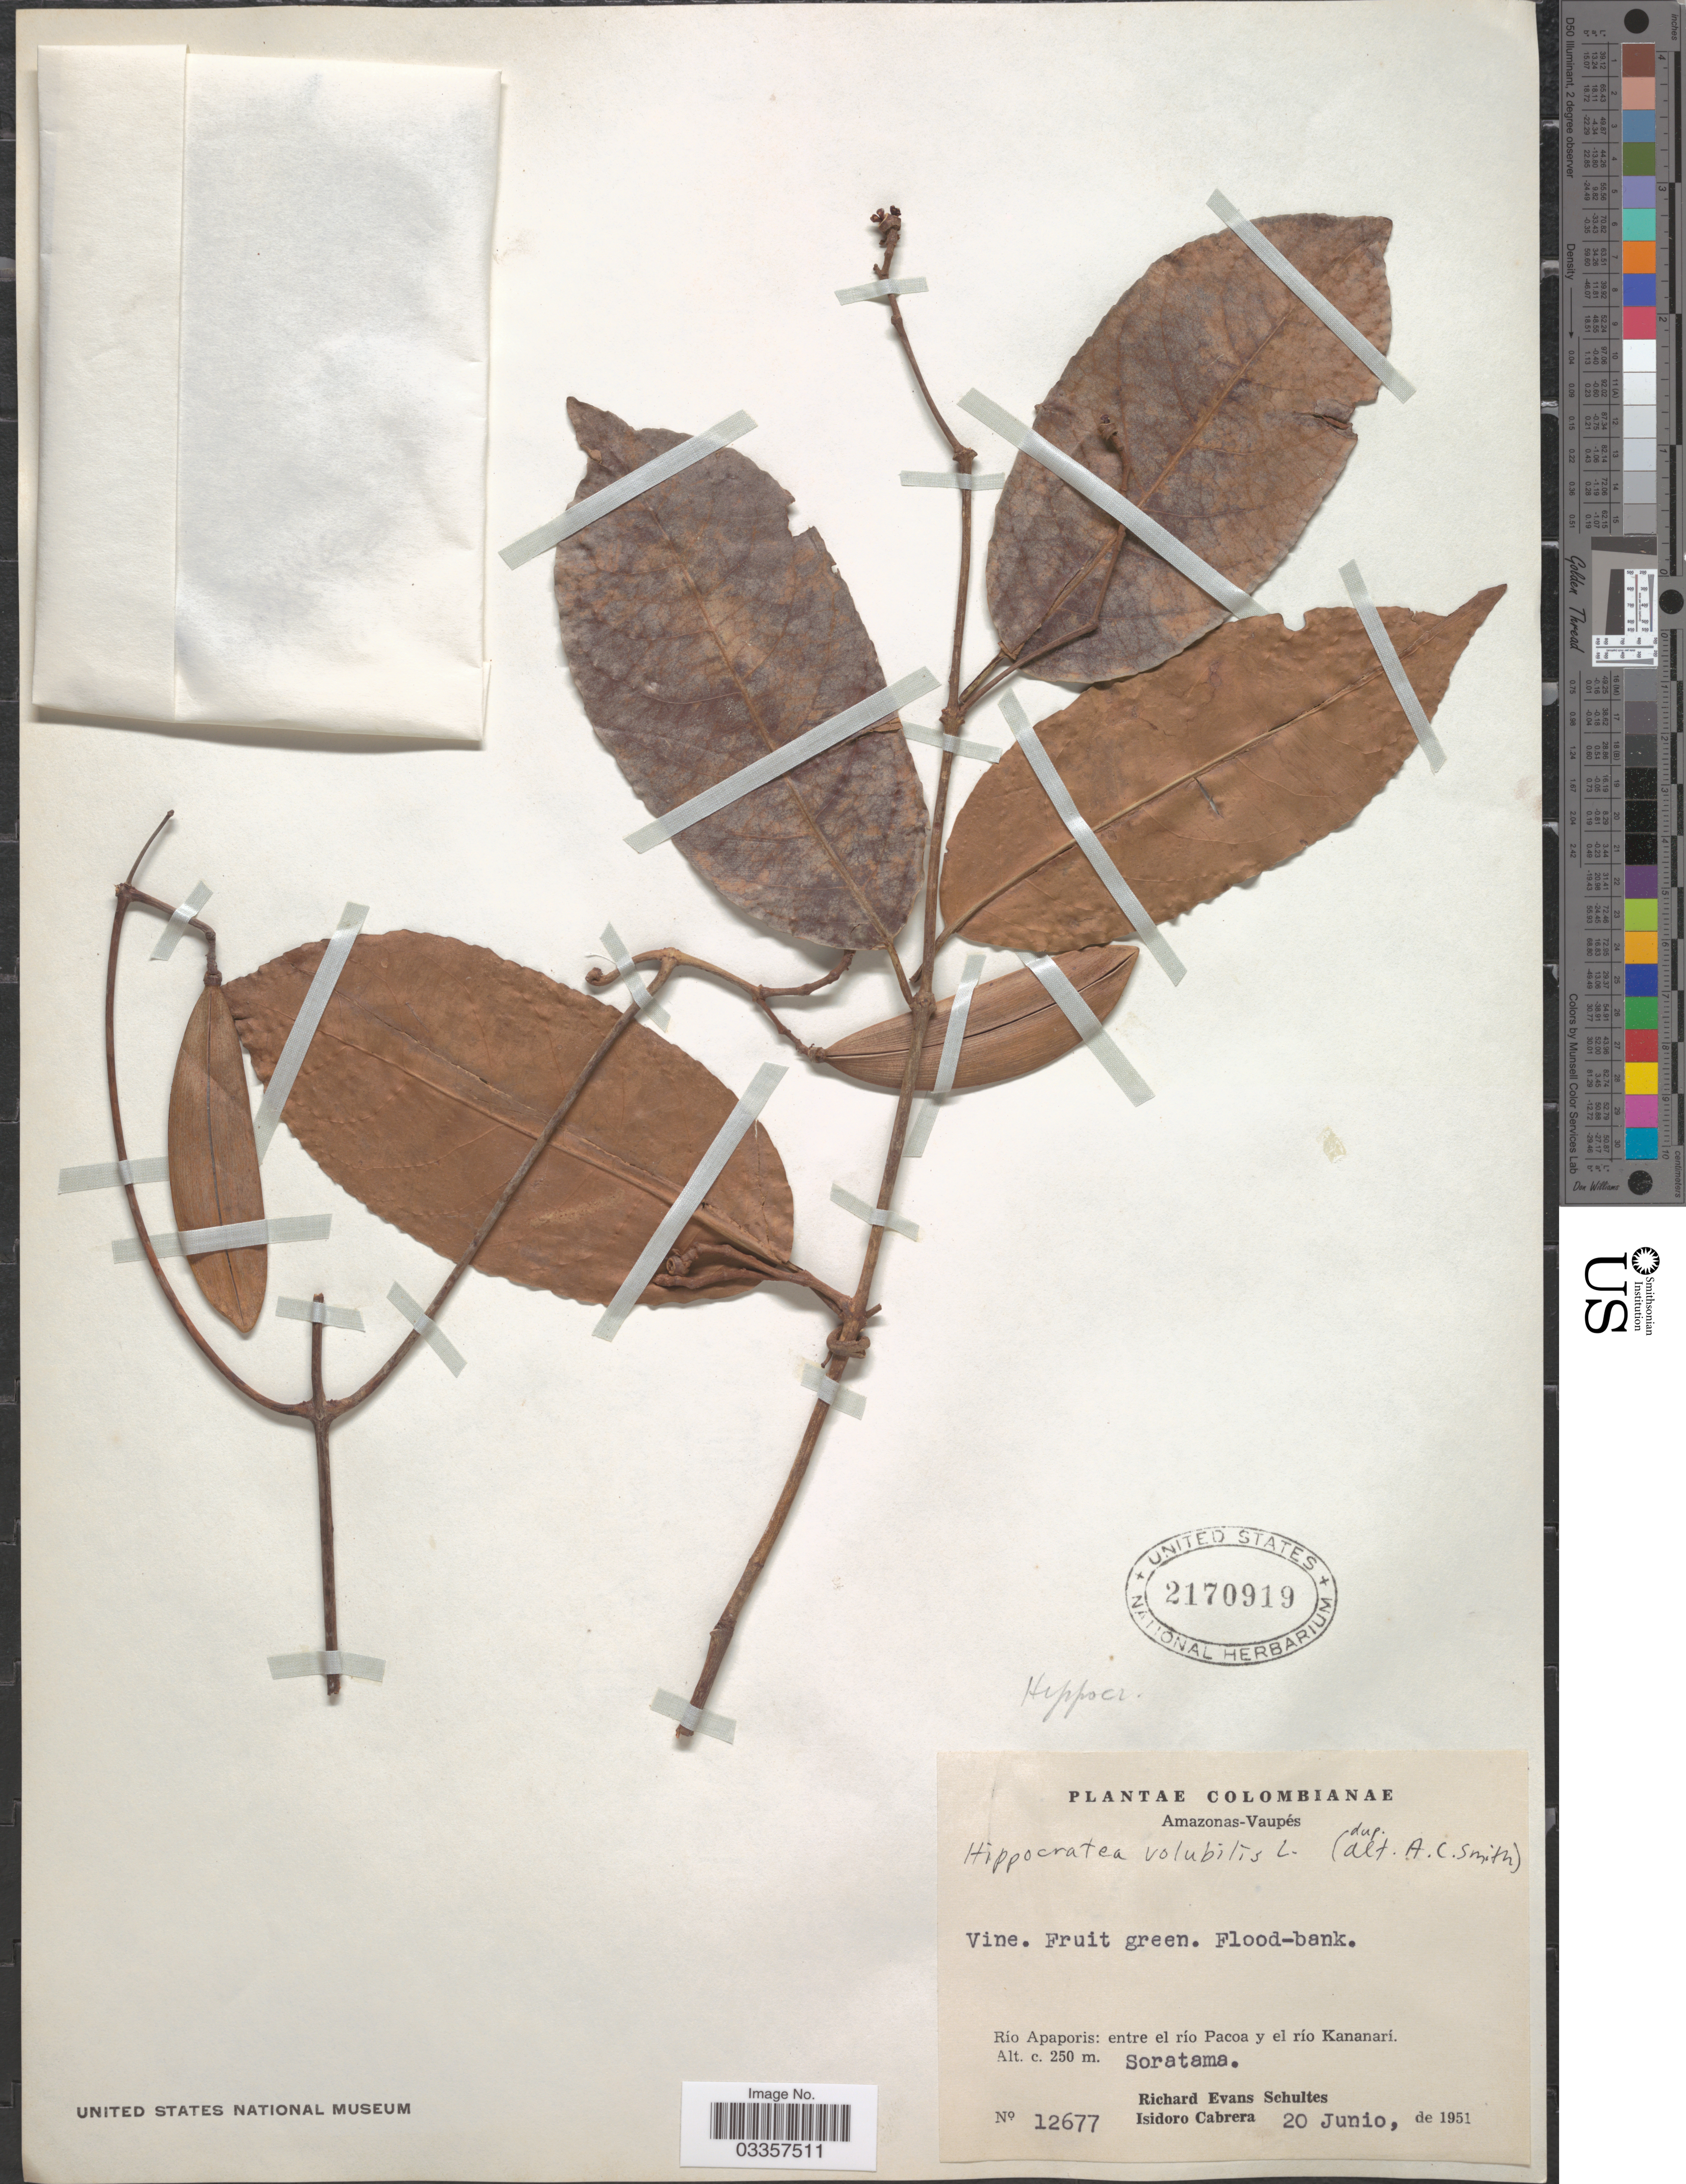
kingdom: Plantae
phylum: Tracheophyta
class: Magnoliopsida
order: Celastrales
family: Celastraceae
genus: Hippocratea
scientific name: Hippocratea volubilis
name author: L.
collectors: R. E. Schultes & I. Cabrera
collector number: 12677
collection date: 1951-06-20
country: Colombia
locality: Amazonas-Vaupés. Río Apaporis: entre el río Pacoa y el río Kananarí. Soratama.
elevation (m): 250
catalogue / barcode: US 2170919